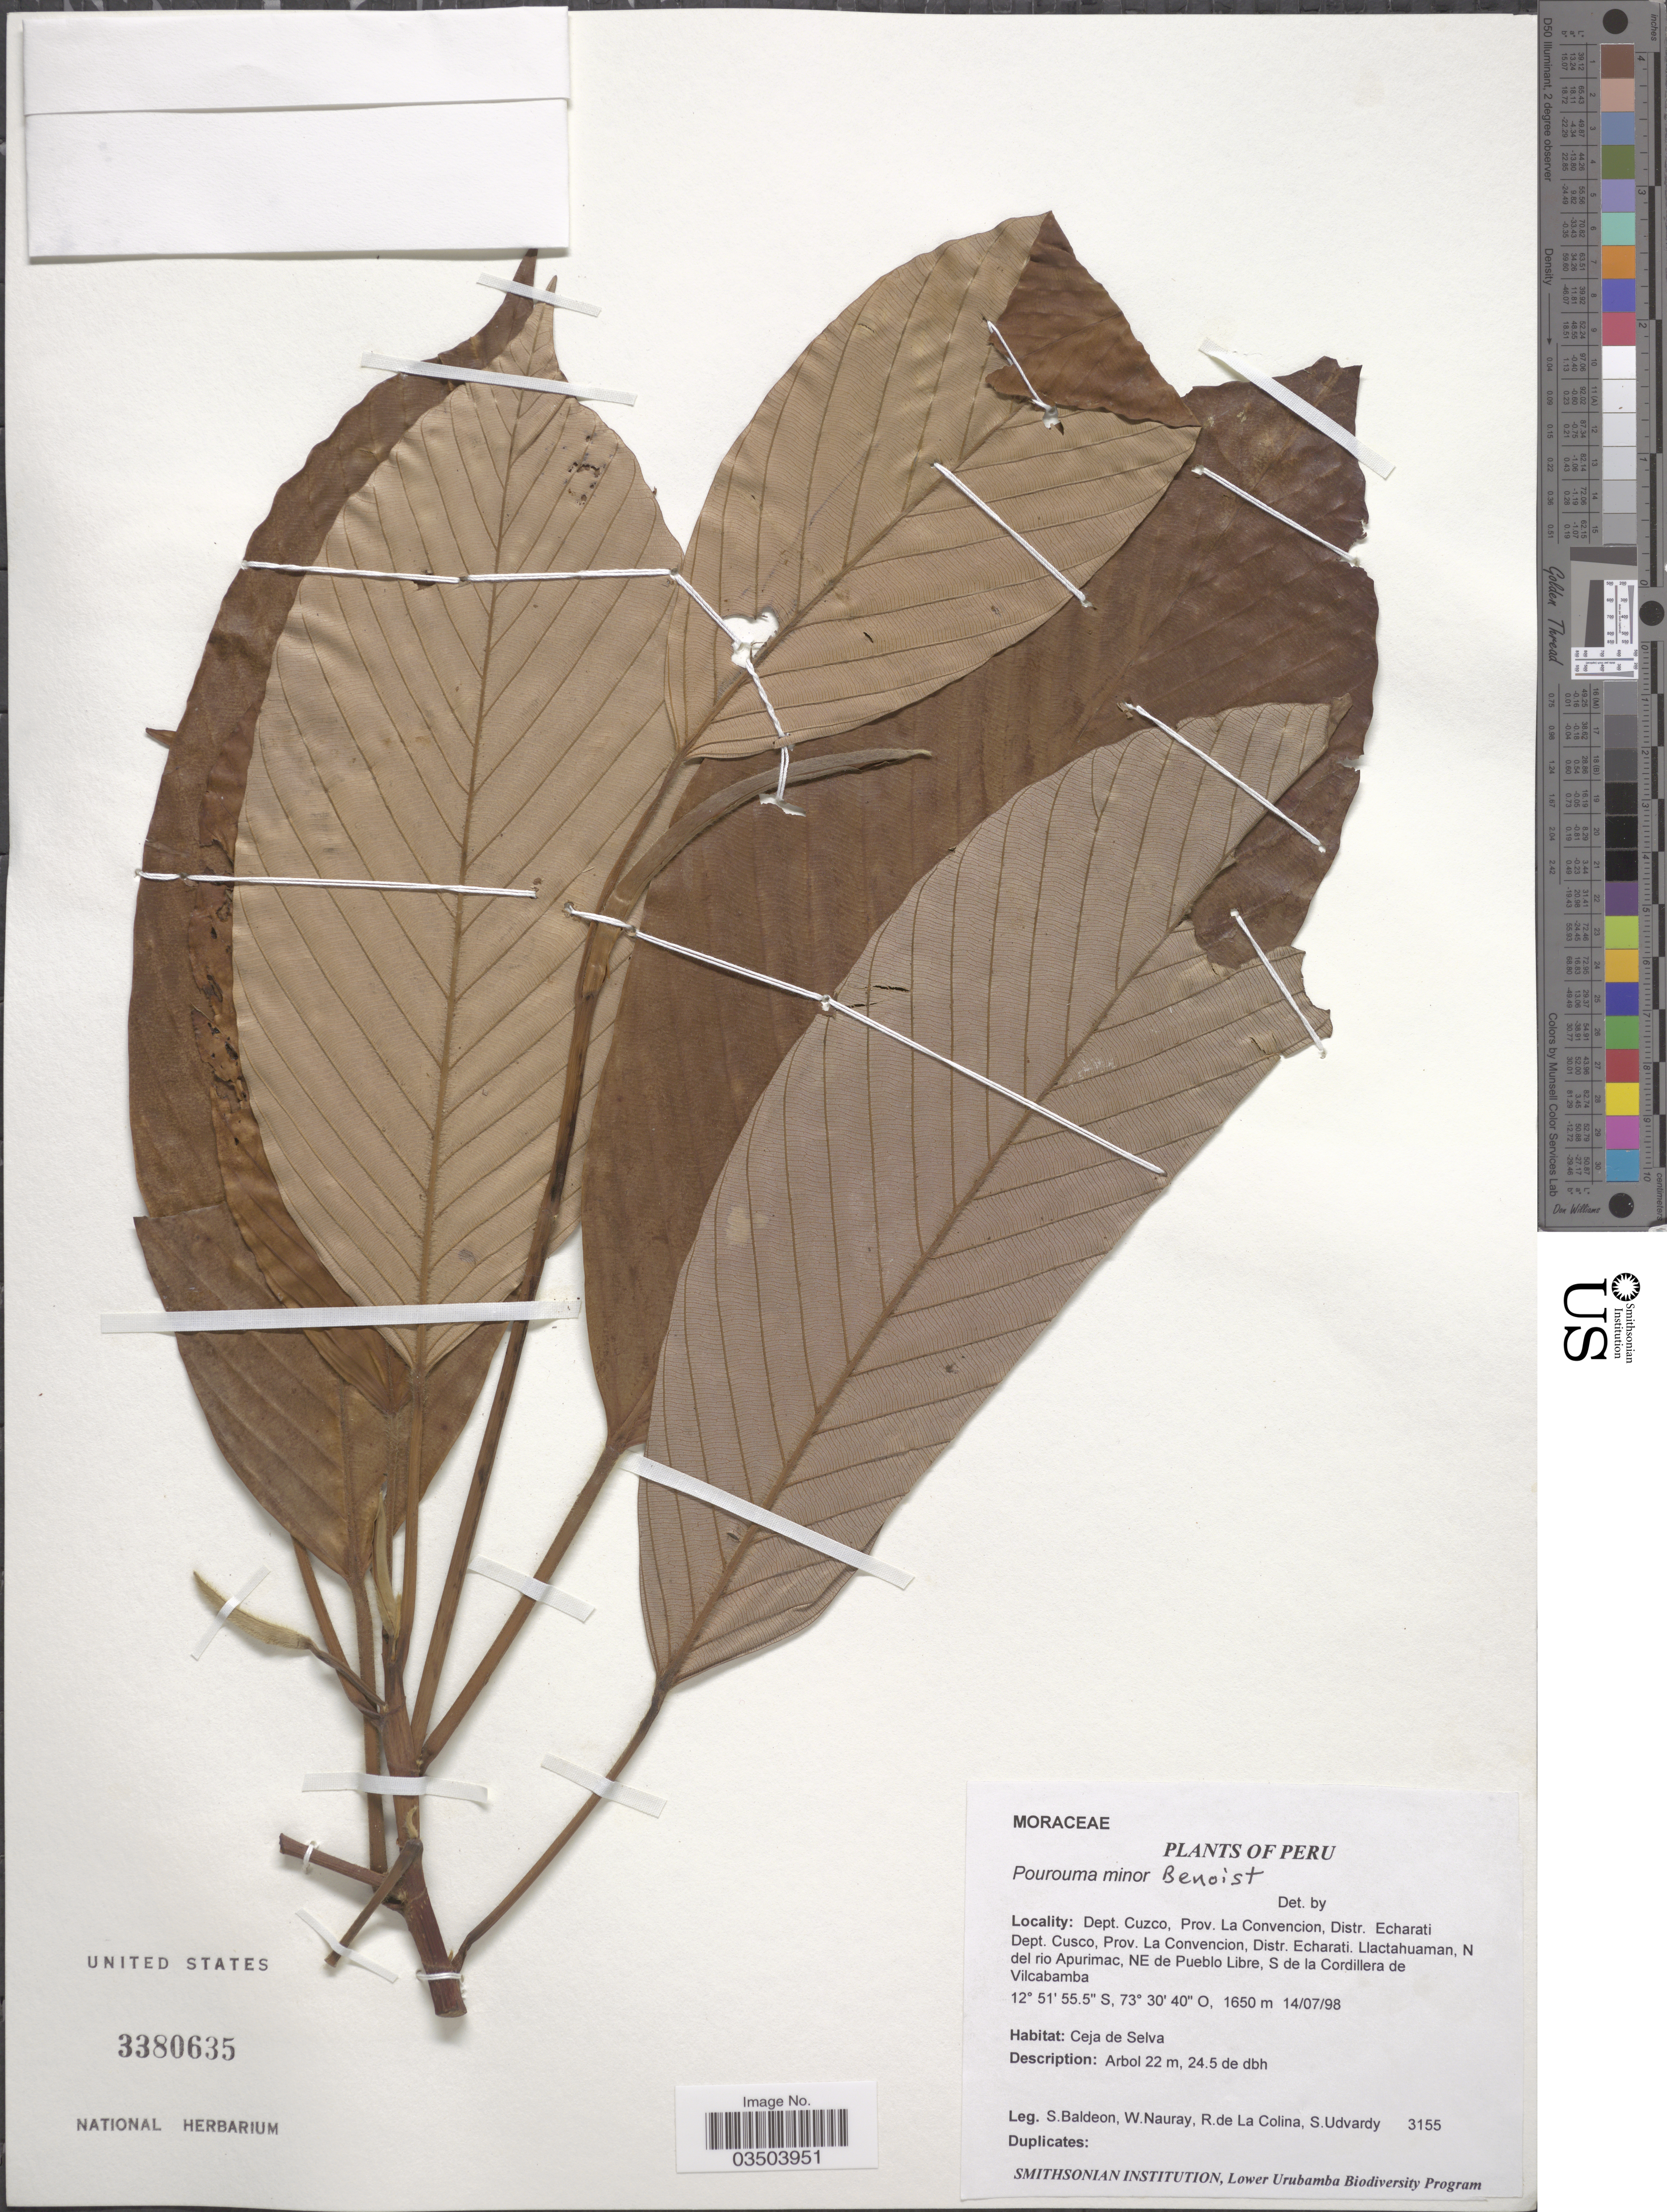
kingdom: Plantae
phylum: Tracheophyta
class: Magnoliopsida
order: Rosales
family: Urticaceae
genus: Pourouma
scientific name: Pourouma minor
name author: Benoist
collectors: S. Baldeon, W. Nauray, R. Colina & S. Udvardy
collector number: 3155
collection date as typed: Transcribed d/m/y: 14/7/98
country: Peru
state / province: Cusco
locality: Dept. Cuzco, Prov. La Convencion, Distr. Echarati. Dept. Cusco, Prov. La Convencion, Distr. Echarati. Llactahuaman, N del rio Apurimac, NE de Pueblo, S de la Cordillera de Vilcabamba.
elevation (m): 1650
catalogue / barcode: US 3380635